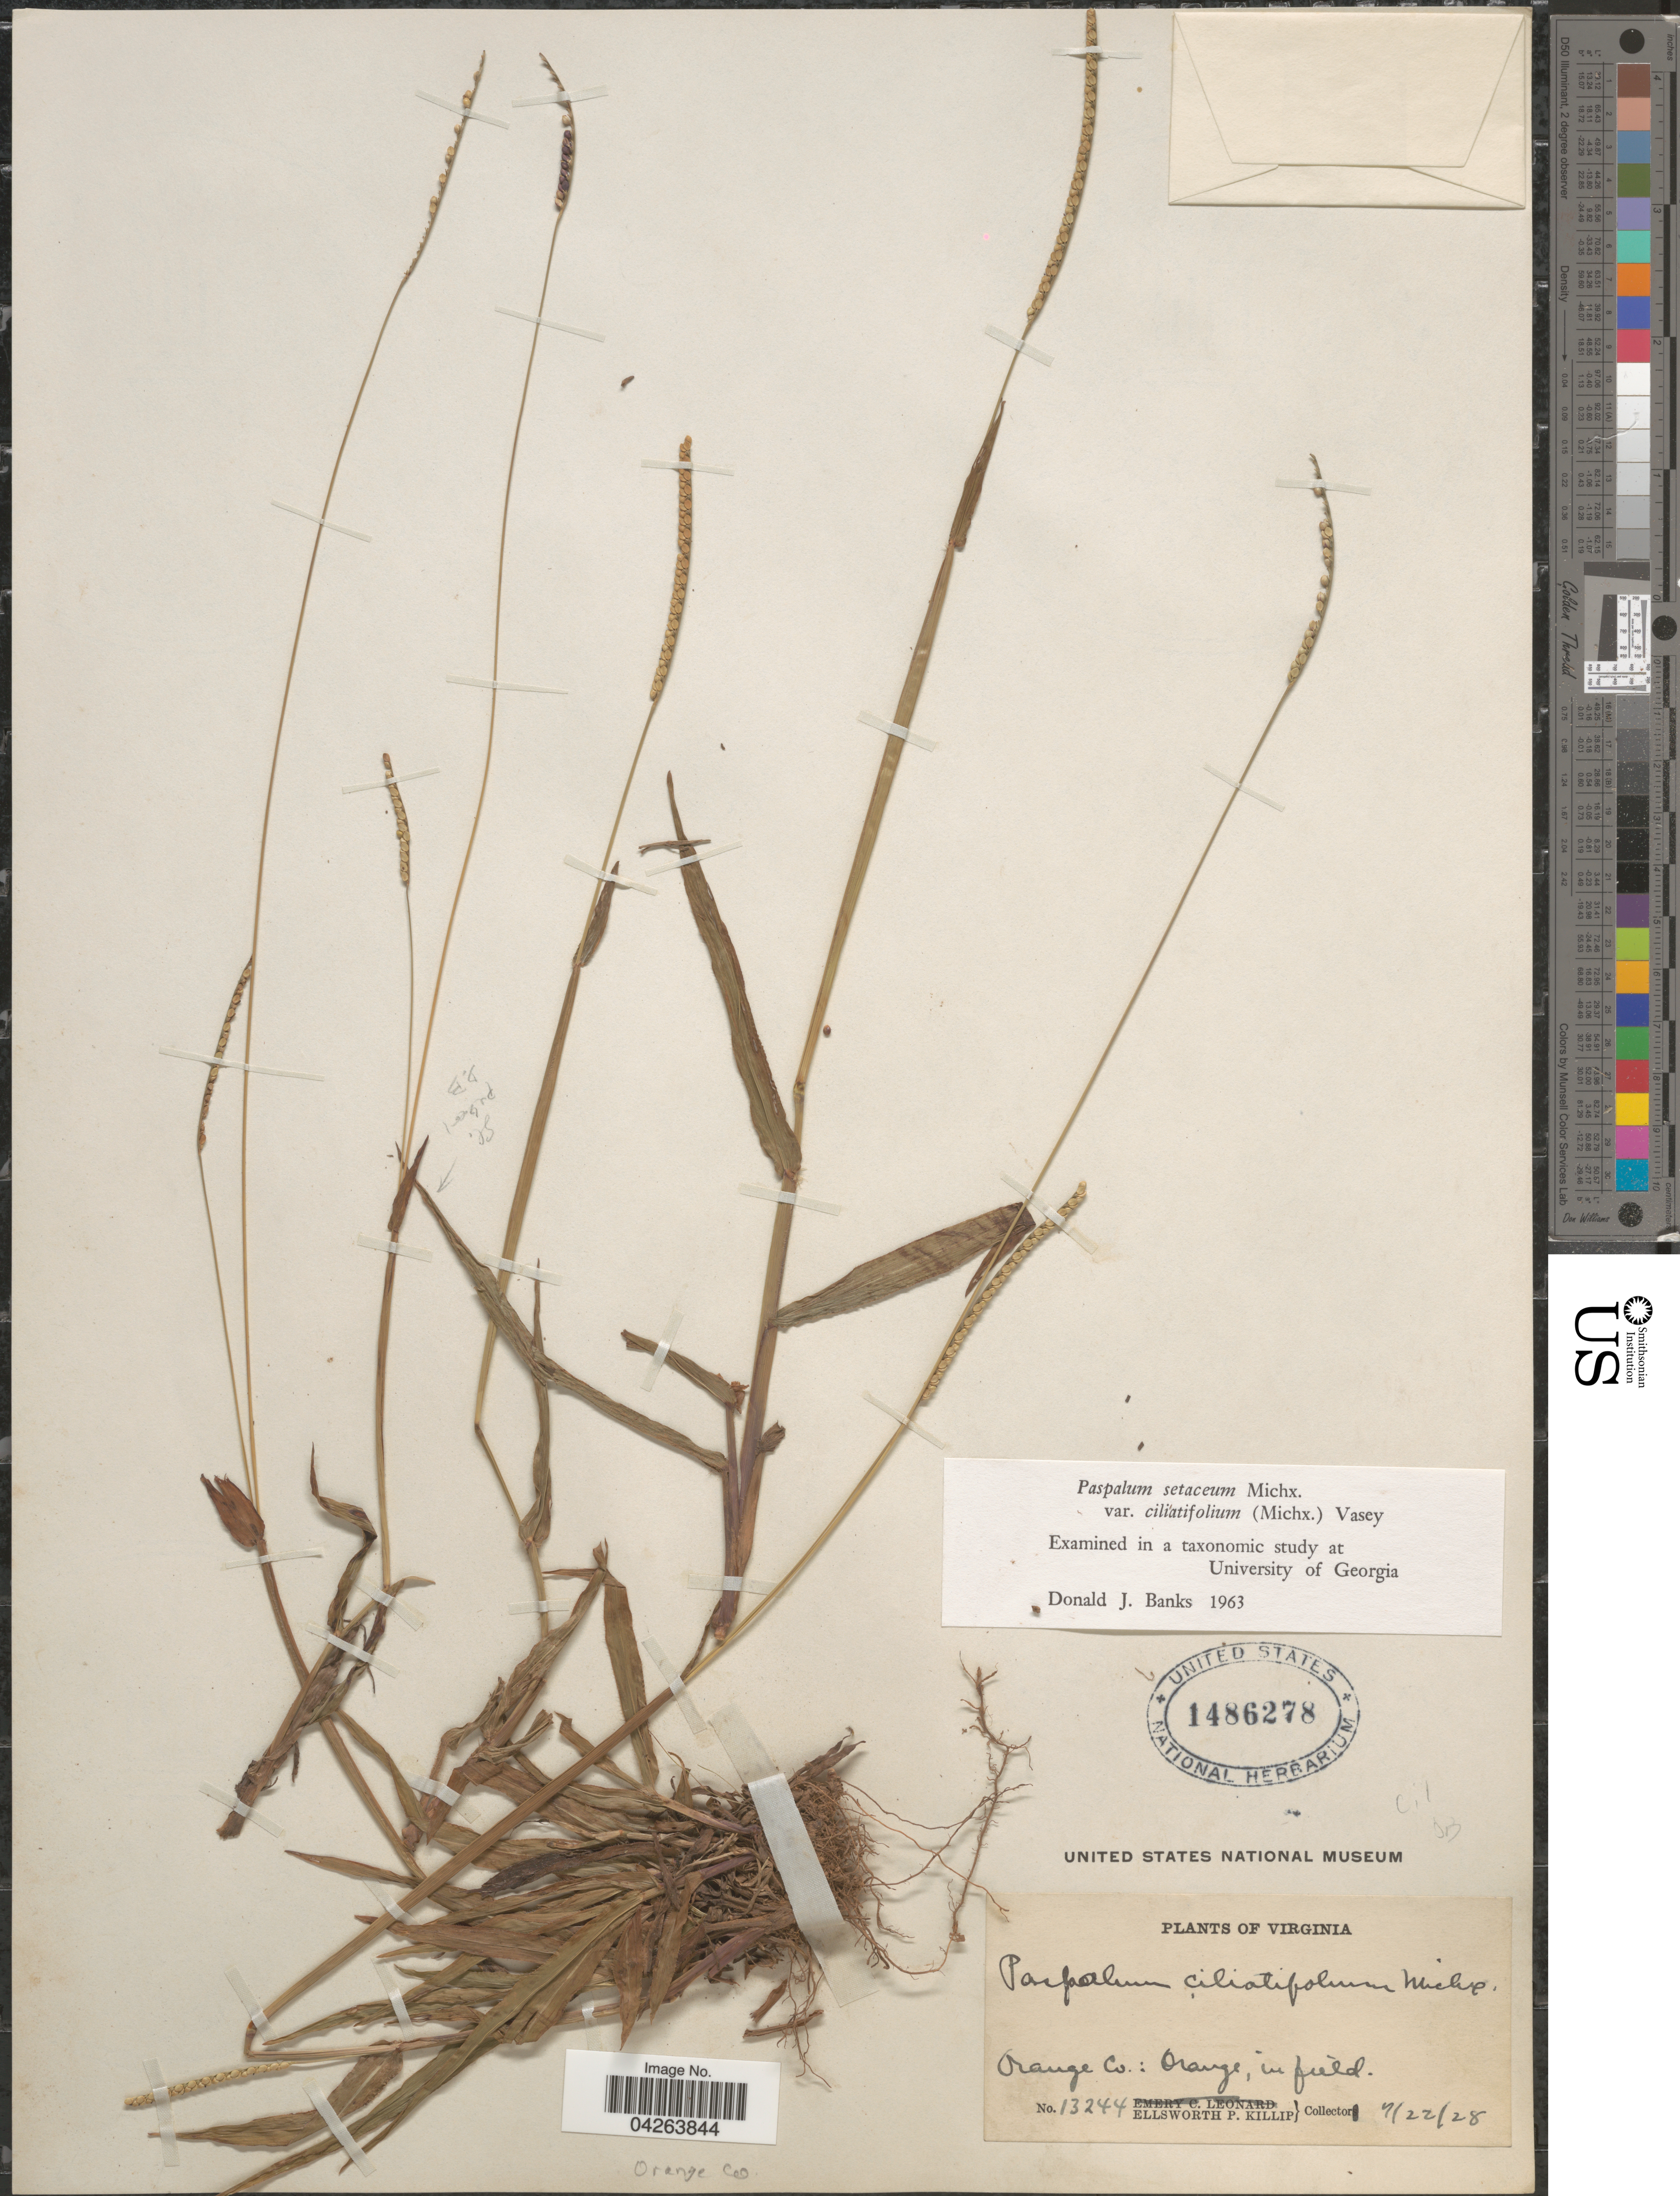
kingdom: Plantae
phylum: Tracheophyta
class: Liliopsida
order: Poales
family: Poaceae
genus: Paspalum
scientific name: Paspalum setaceum var. ciliatifolium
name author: (Michx.) Vasey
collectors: E. P. Killip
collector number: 13244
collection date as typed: Transcribed d/m/y: 22/7/28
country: United States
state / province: Virginia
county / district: Orange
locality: Orange Co.: Orange, in field.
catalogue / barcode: US 1486278